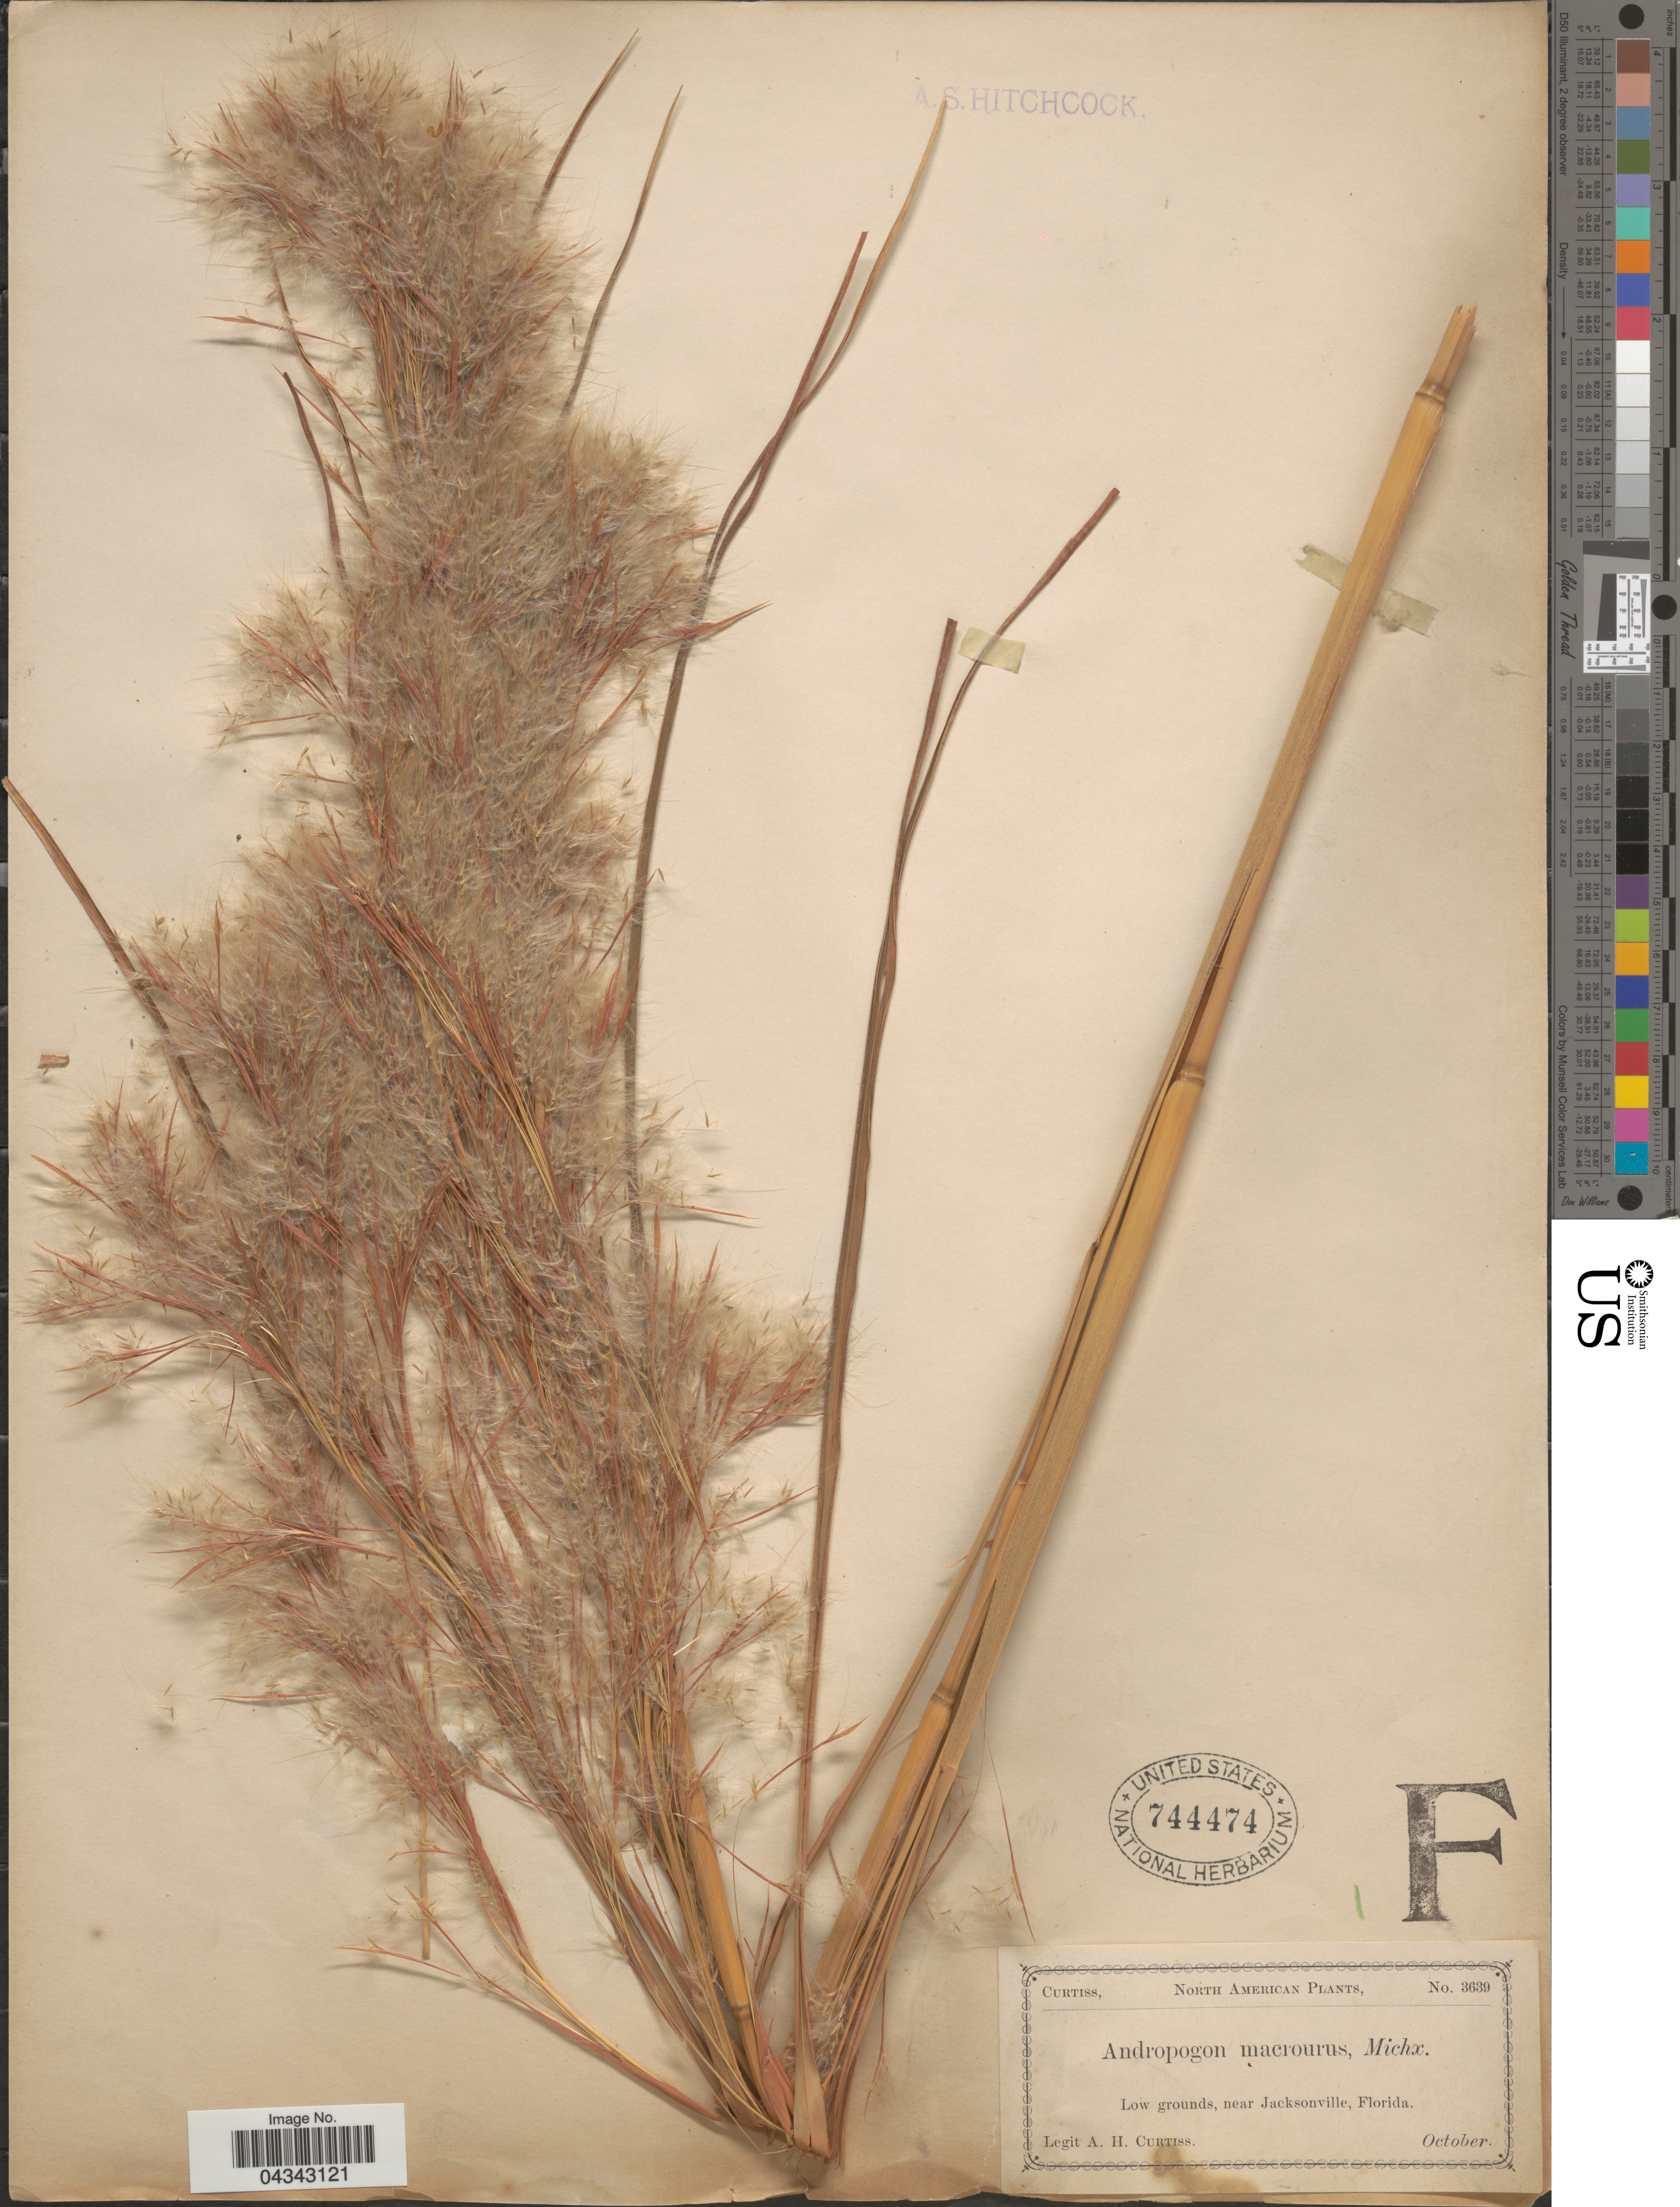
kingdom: Plantae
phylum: Tracheophyta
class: Liliopsida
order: Poales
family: Poaceae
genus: Andropogon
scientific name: Andropogon glomeratus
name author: (Walter) Britton, Stearns & Poggenb.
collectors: A. H. Curtiss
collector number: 3639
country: United States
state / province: Florida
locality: Low grounds, near Jacksonville.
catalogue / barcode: US 744474